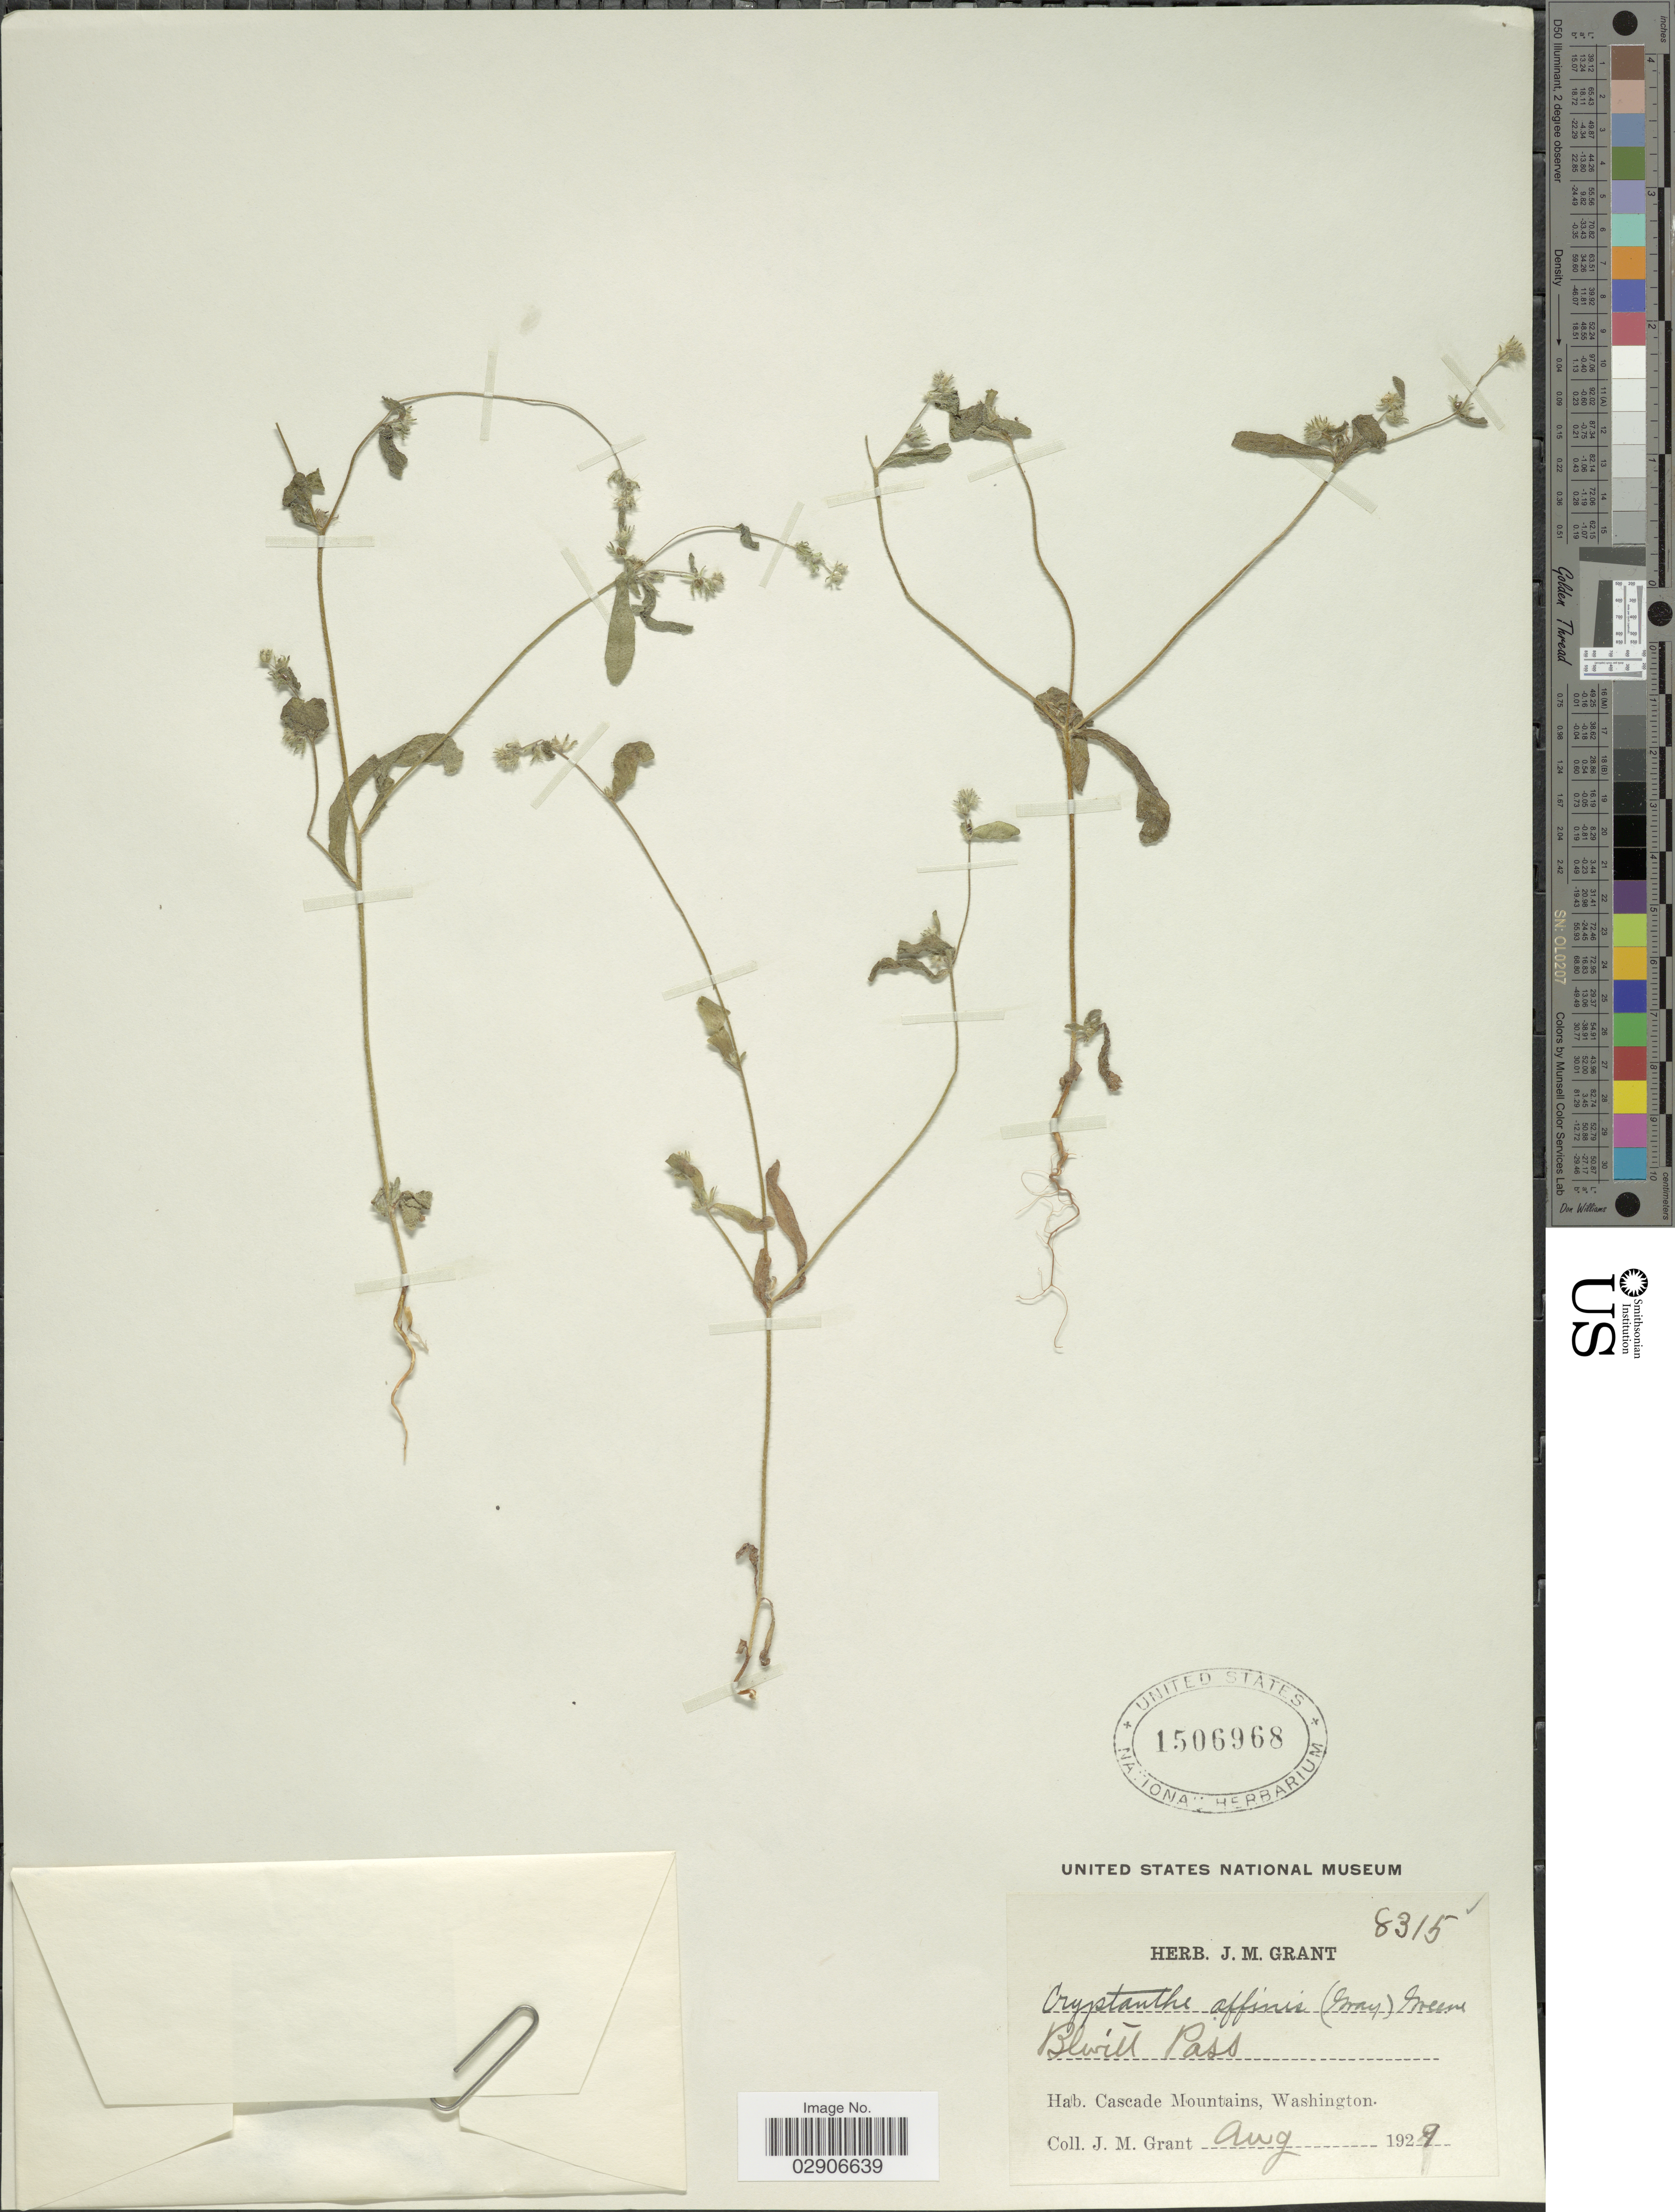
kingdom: Plantae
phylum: Tracheophyta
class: Magnoliopsida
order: Boraginales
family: Boraginaceae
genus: Cryptantha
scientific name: Cryptantha affinis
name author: (A. Gray) Greene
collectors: J. M. Grant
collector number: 8315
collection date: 1929-08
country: United States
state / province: Washington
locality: Blewett Pass. Cascade Mountains, Washington.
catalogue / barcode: US 1506968